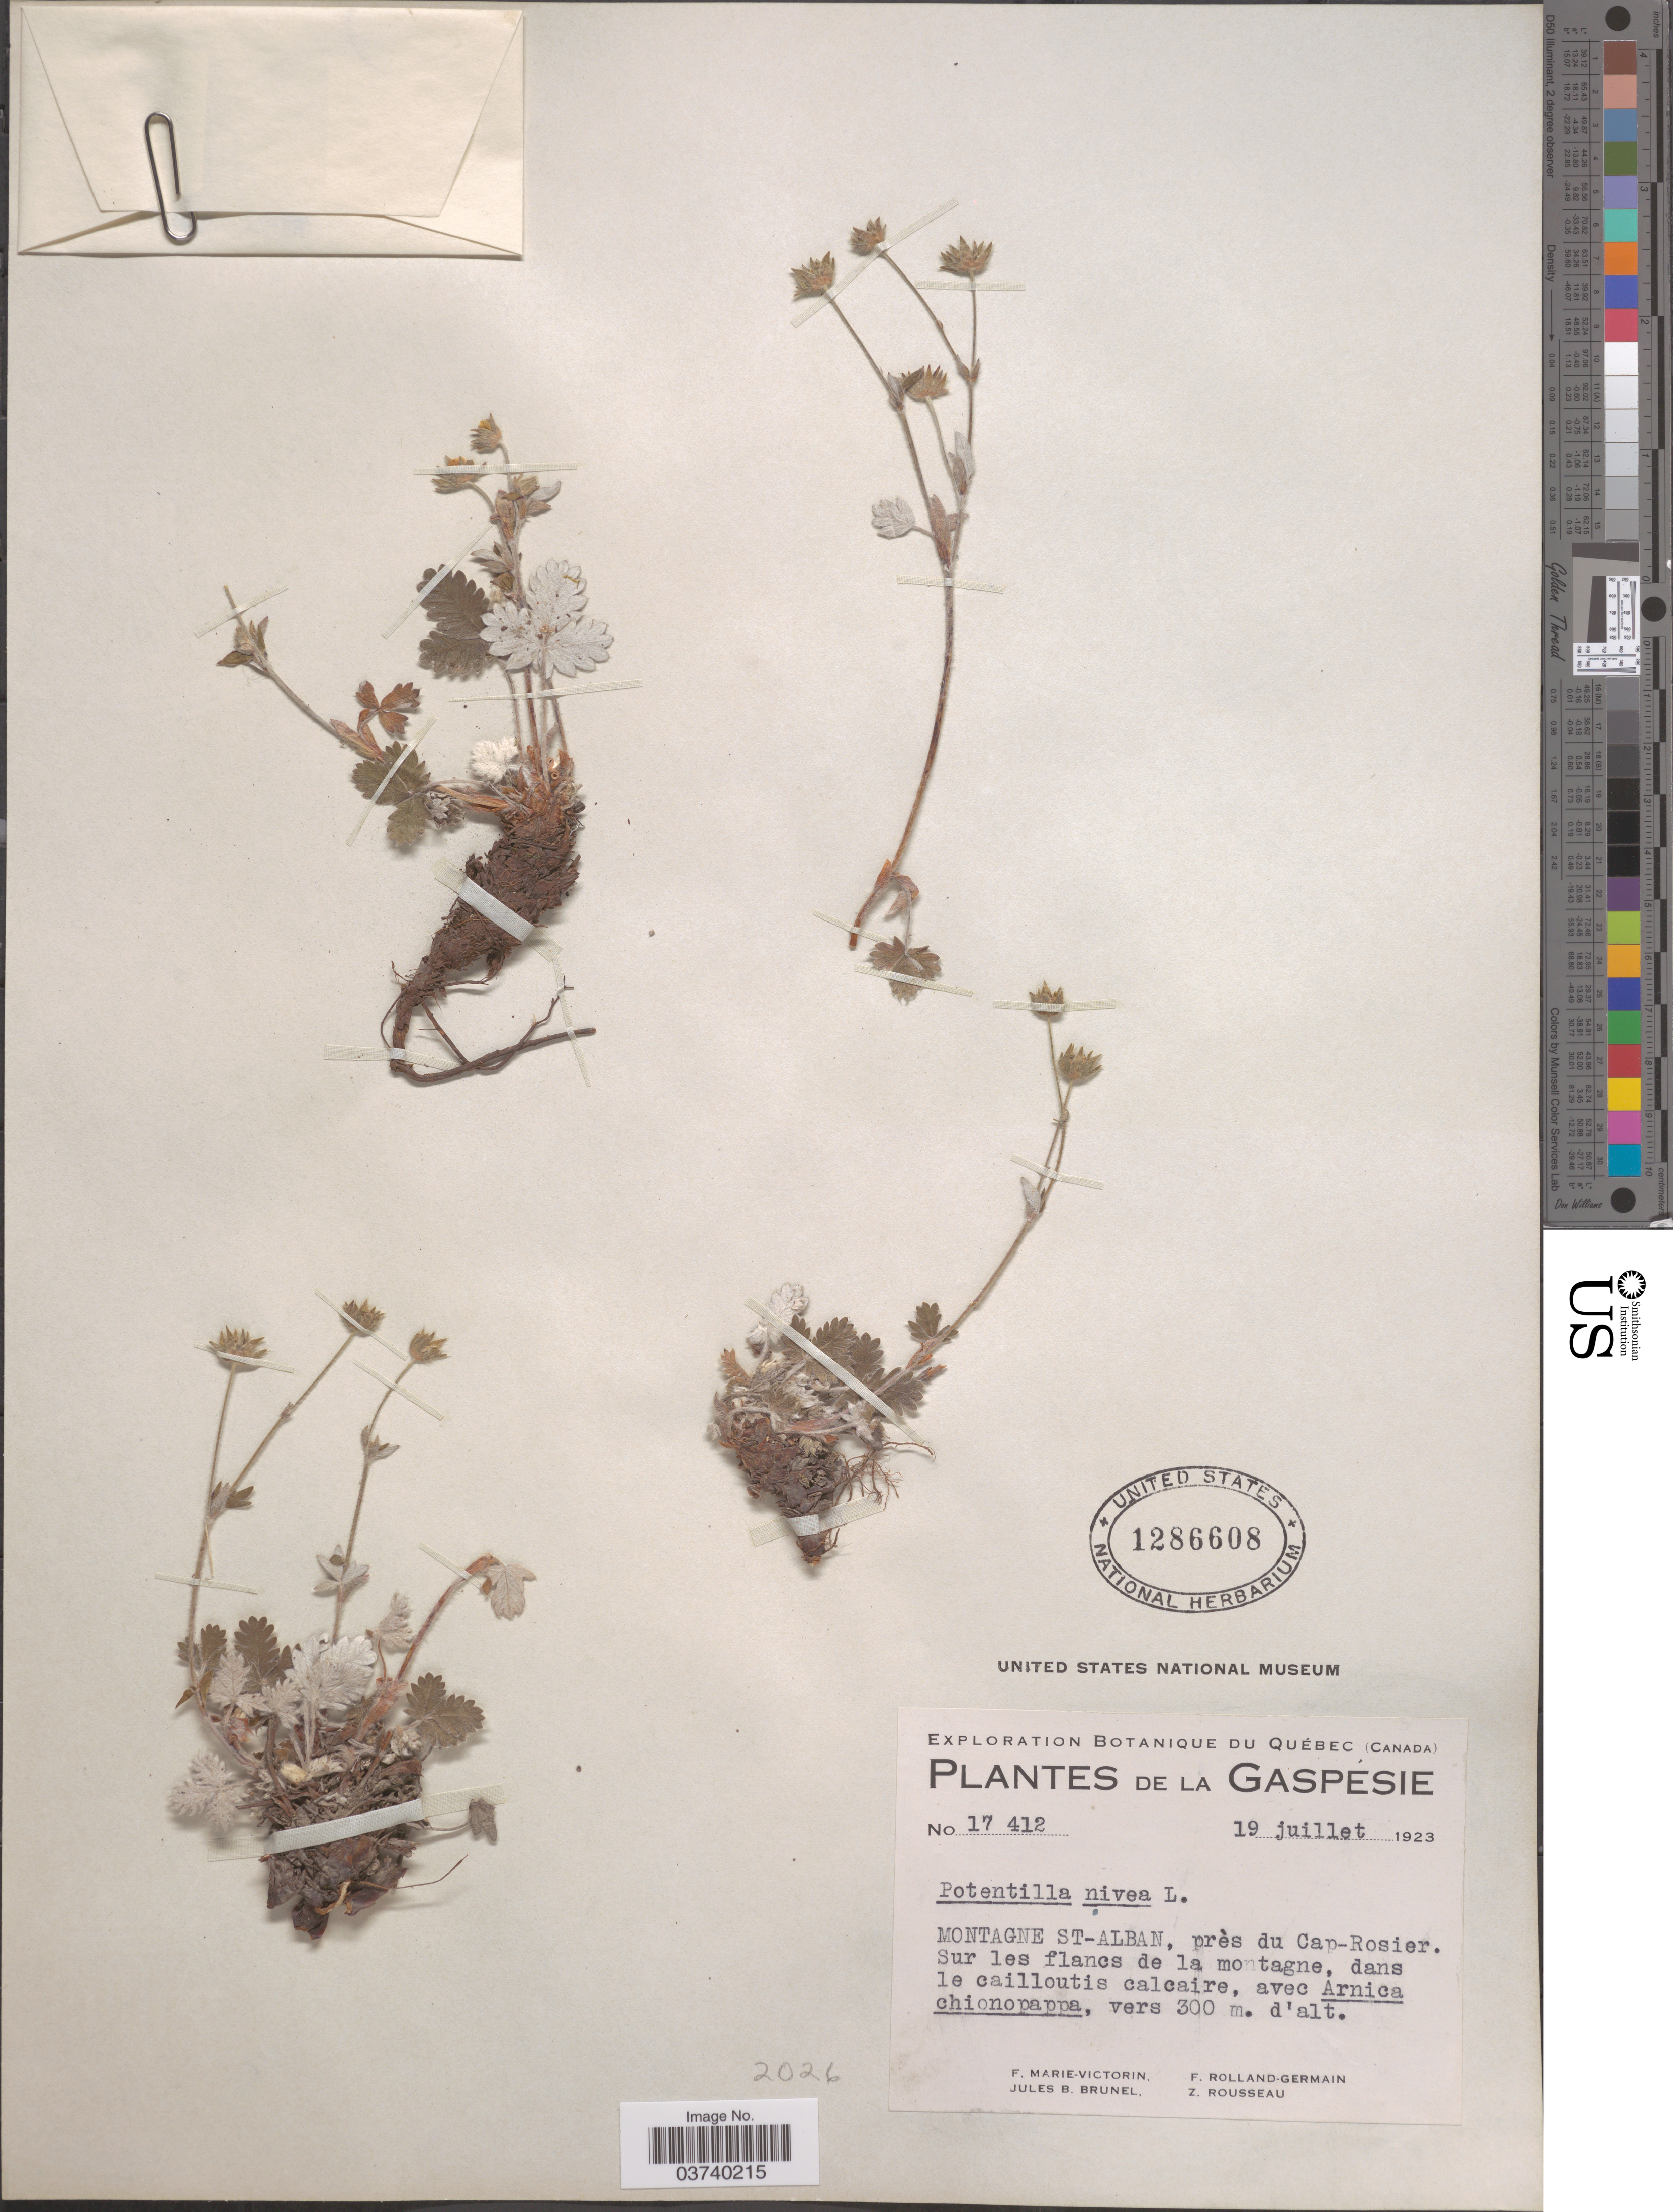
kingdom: Plantae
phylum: Tracheophyta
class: Magnoliopsida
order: Rosales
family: Rosaceae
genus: Potentilla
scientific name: Potentilla nivea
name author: L.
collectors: F. Marie-Victorin, J. Brunel, Rolland-Germain & Z. Rousseau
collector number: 17412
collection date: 1923-07-19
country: Canada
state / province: Quebec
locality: La Gaspésie. Montagne St-Alban, près du Cap-Rosier.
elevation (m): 300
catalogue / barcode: US 1286608